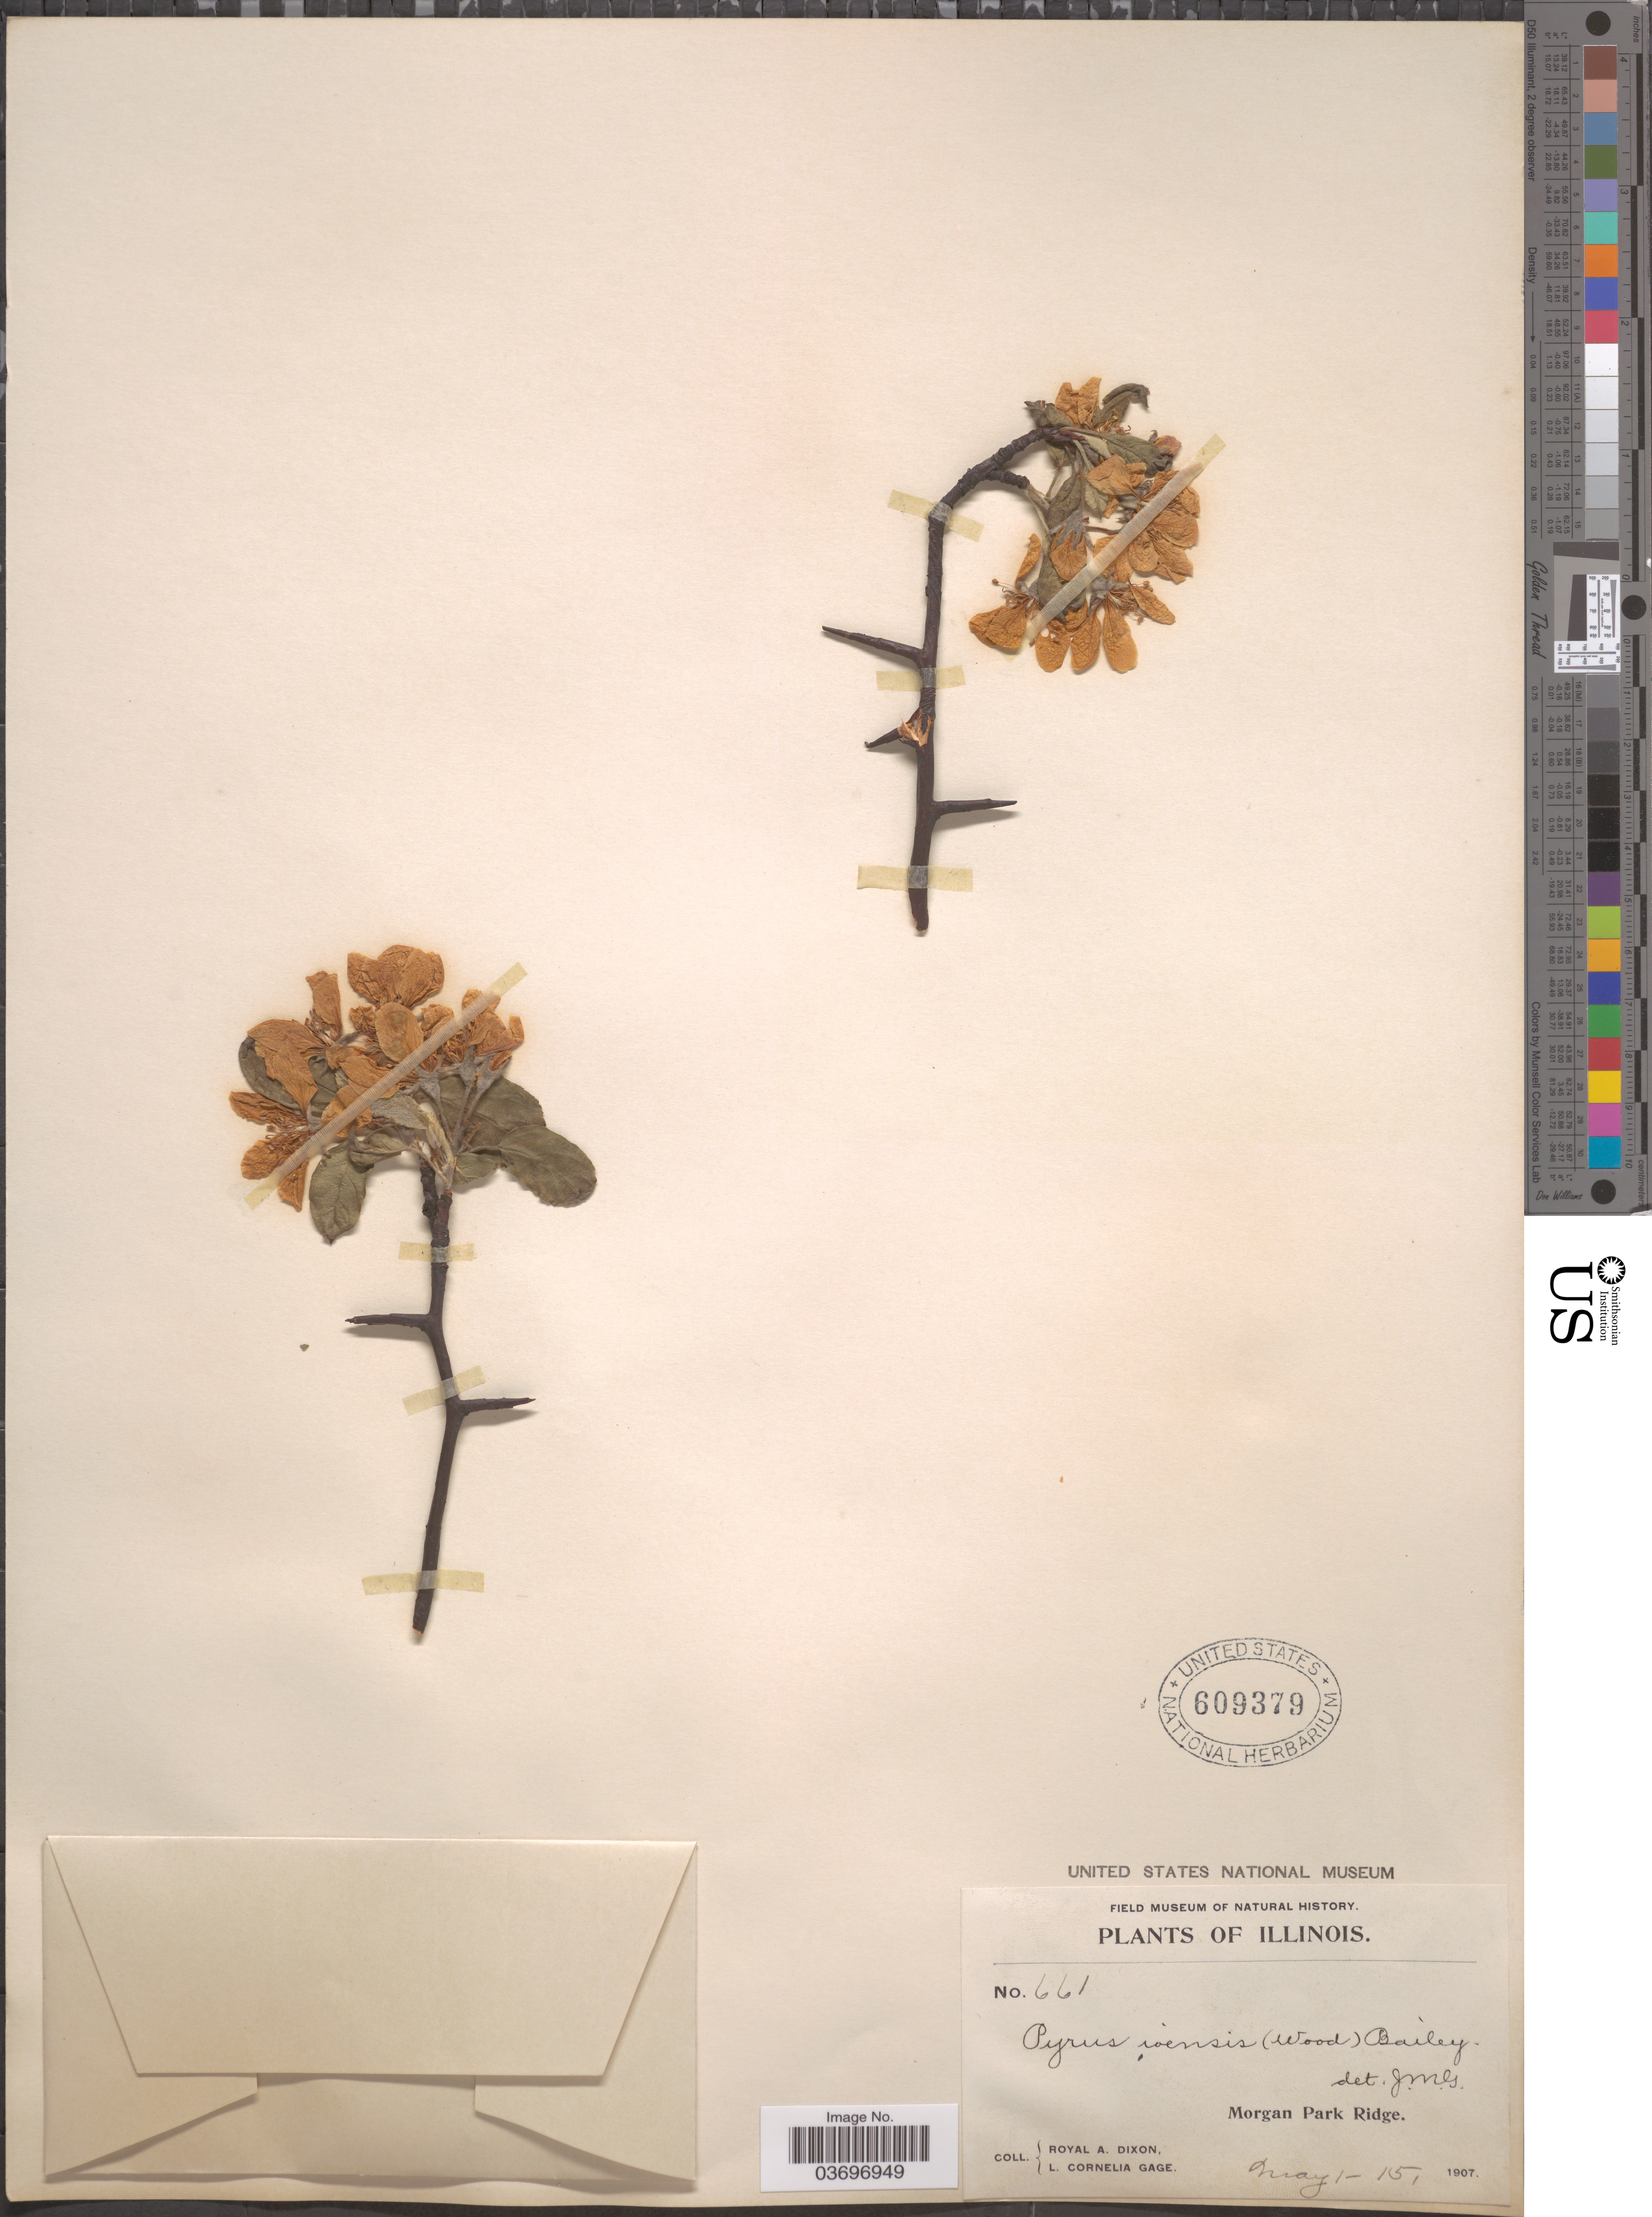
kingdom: Plantae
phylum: Tracheophyta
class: Magnoliopsida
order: Rosales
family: Rosaceae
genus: Malus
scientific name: Malus ioensis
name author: (Alph. Wood) Britton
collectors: R. A. Dixon & L. Gage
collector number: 661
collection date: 1907-05-01/1907-05-15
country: United States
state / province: Illinois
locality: Morgan Park Ridge.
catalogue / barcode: US 609379